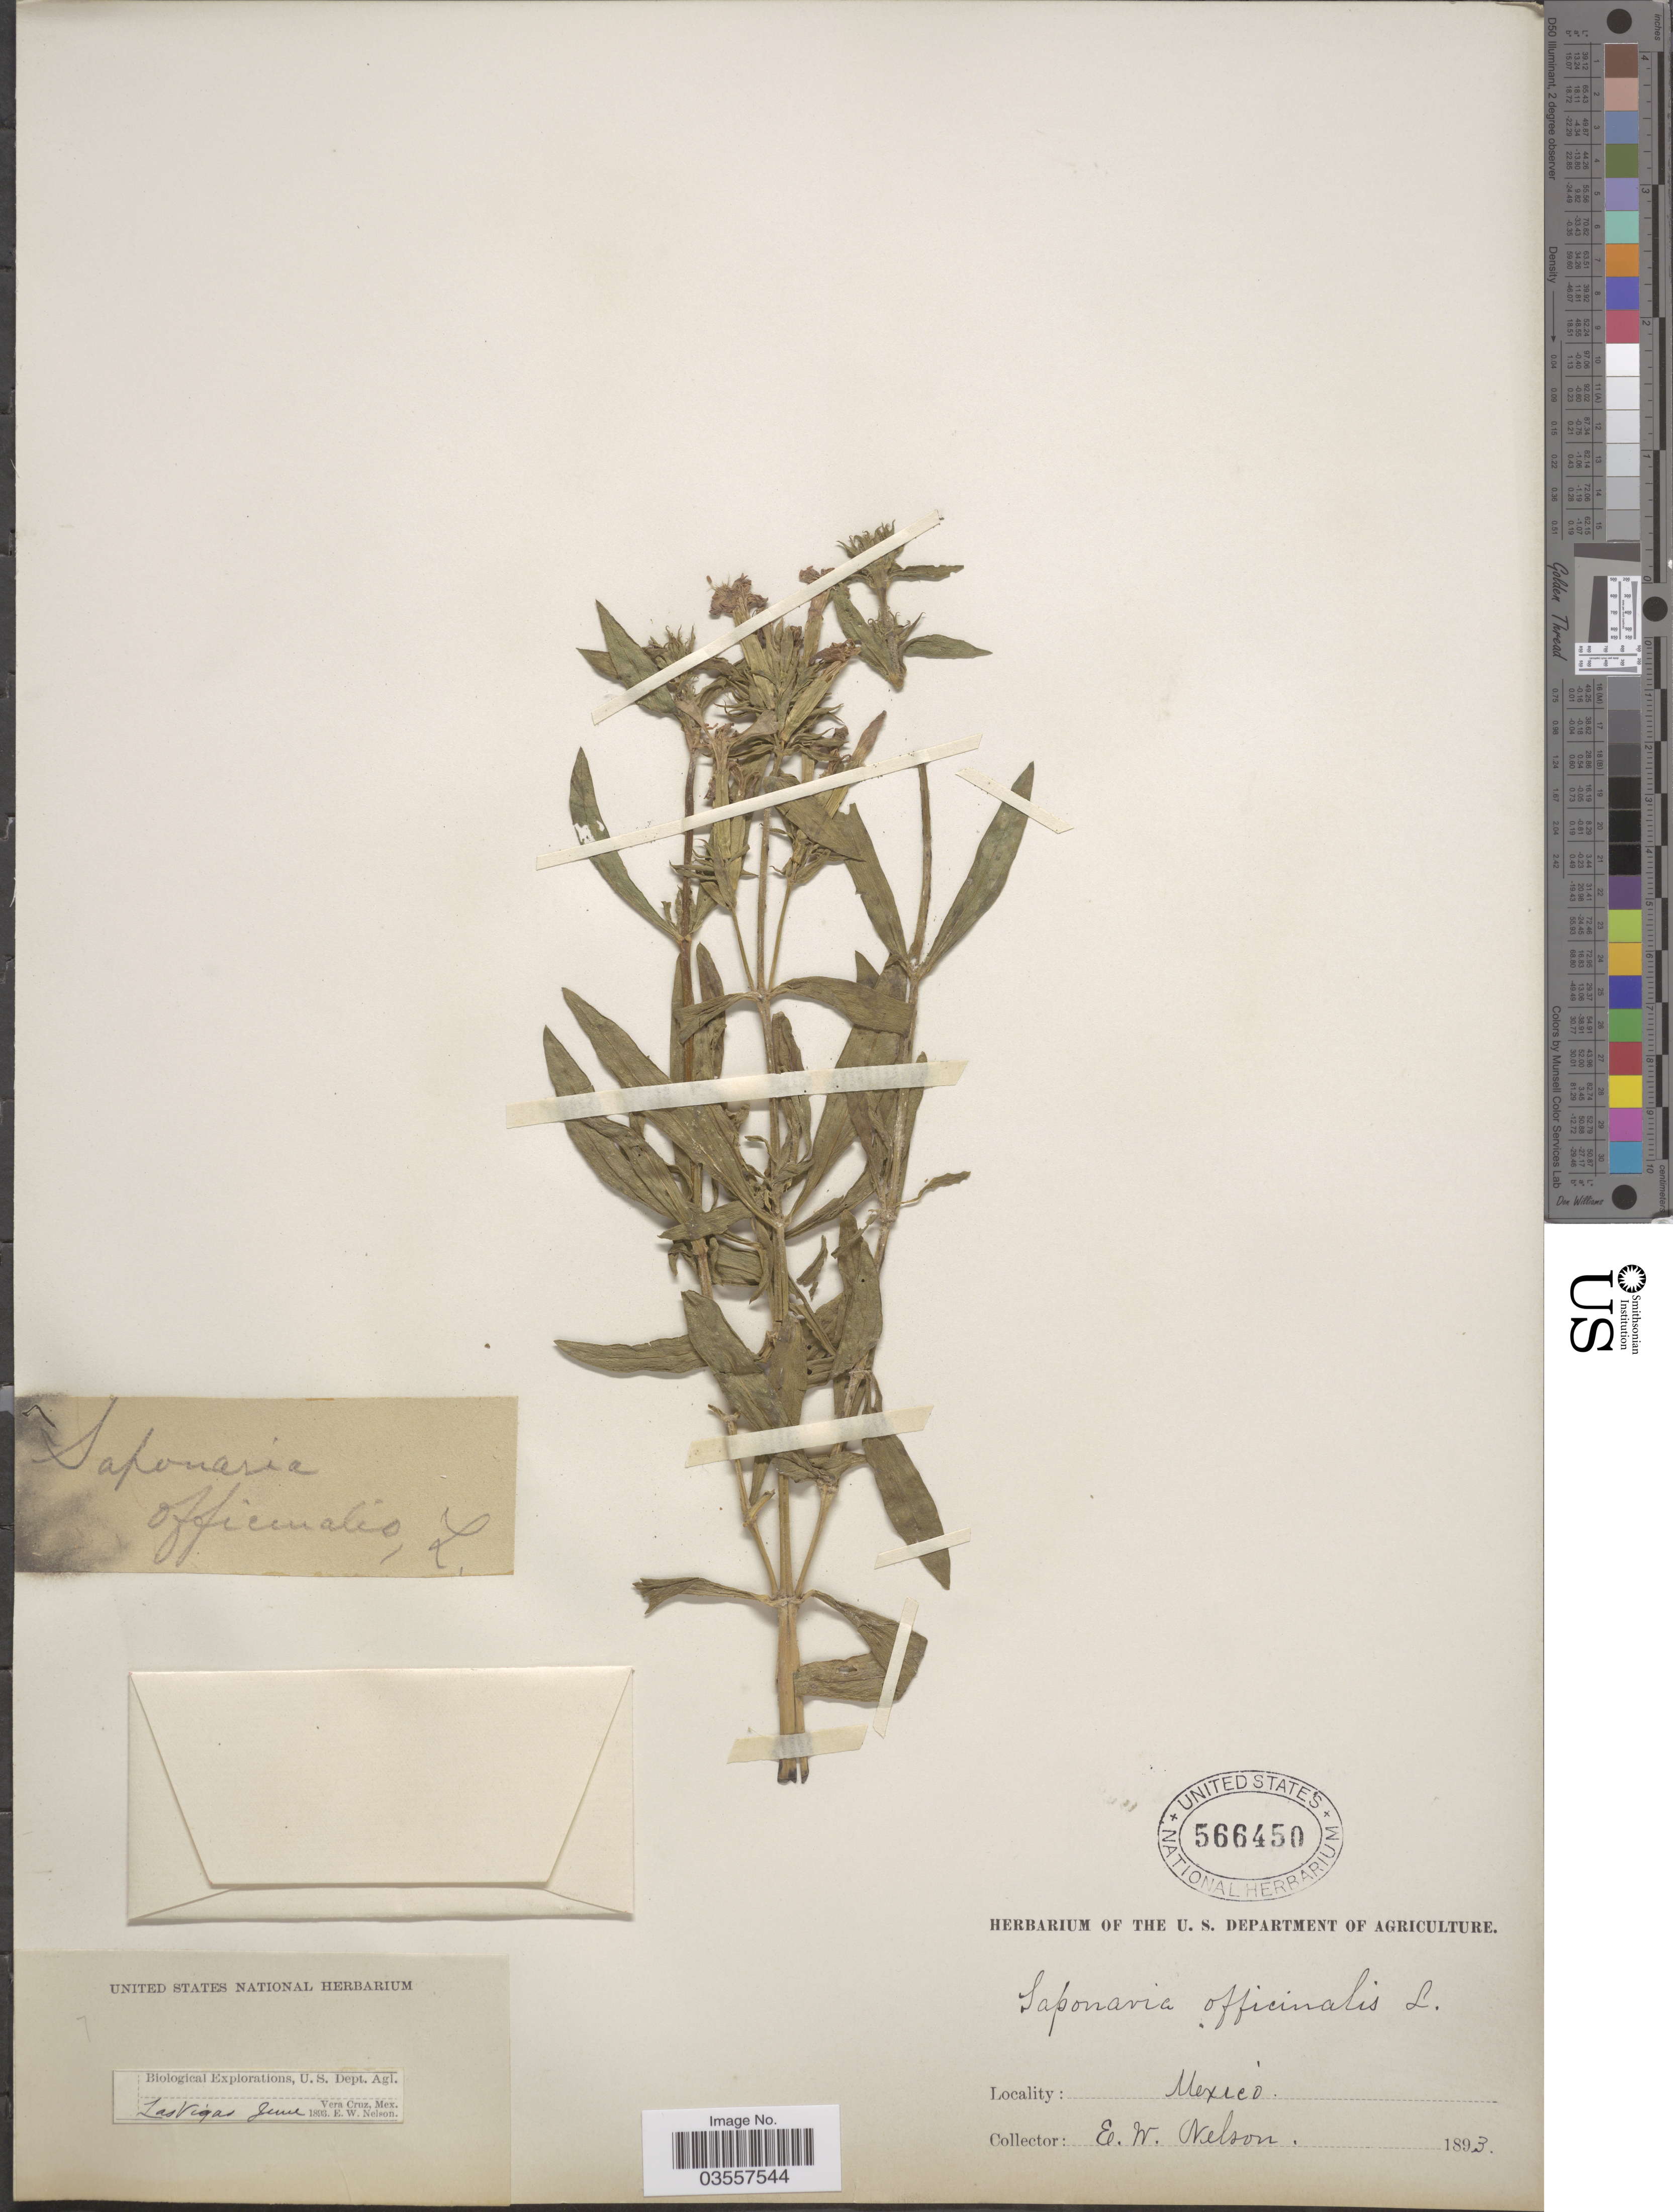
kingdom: Plantae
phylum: Tracheophyta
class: Magnoliopsida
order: Caryophyllales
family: Caryophyllaceae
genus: Saponaria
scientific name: Saponaria officinalis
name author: L.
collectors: E. W. Nelson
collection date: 1893-06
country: Mexico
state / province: Veracruz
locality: Vera Cruz. Las Vigas.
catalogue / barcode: US 566450